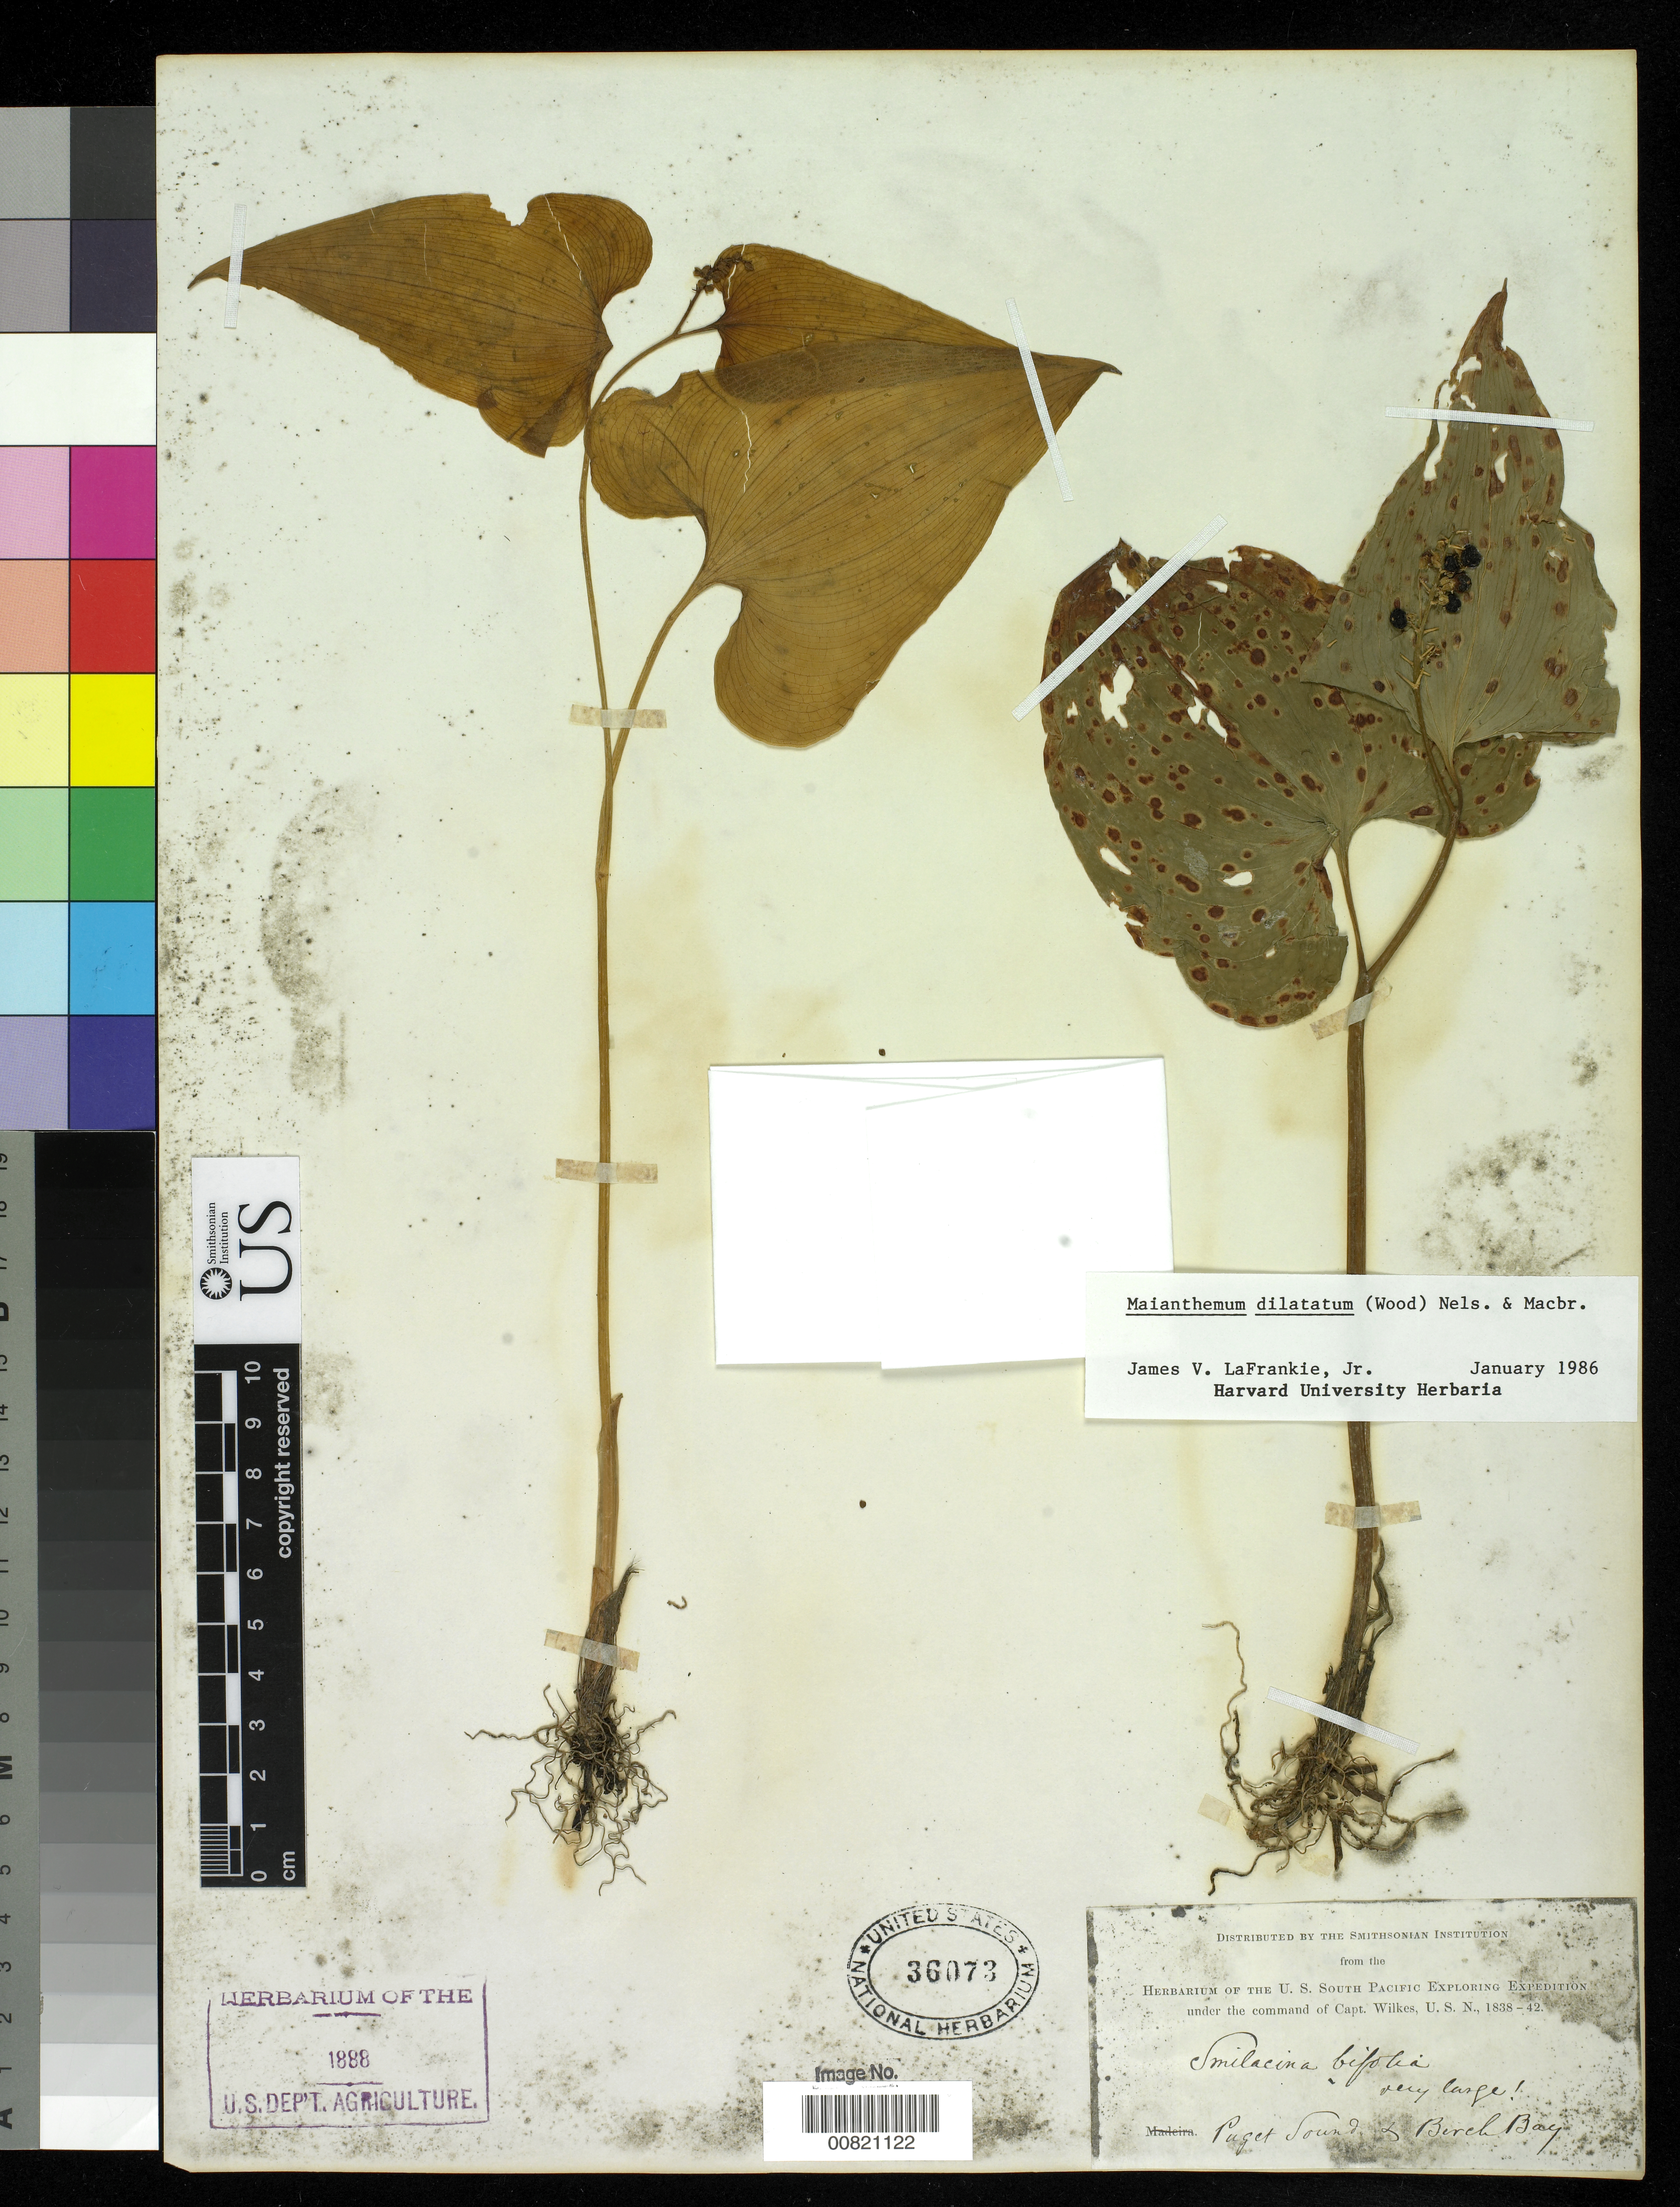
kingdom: Plantae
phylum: Tracheophyta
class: Liliopsida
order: Asparagales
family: Asparagaceae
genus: Maianthemum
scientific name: Maianthemum dilatatum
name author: (Alph. Wood) A. Nelson & J.F. Macbr.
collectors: Wilkes Explor. Exped.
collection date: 1838/1842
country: United States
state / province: Washington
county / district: King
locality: Puget Sound & Berch Bay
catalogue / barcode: US 36073